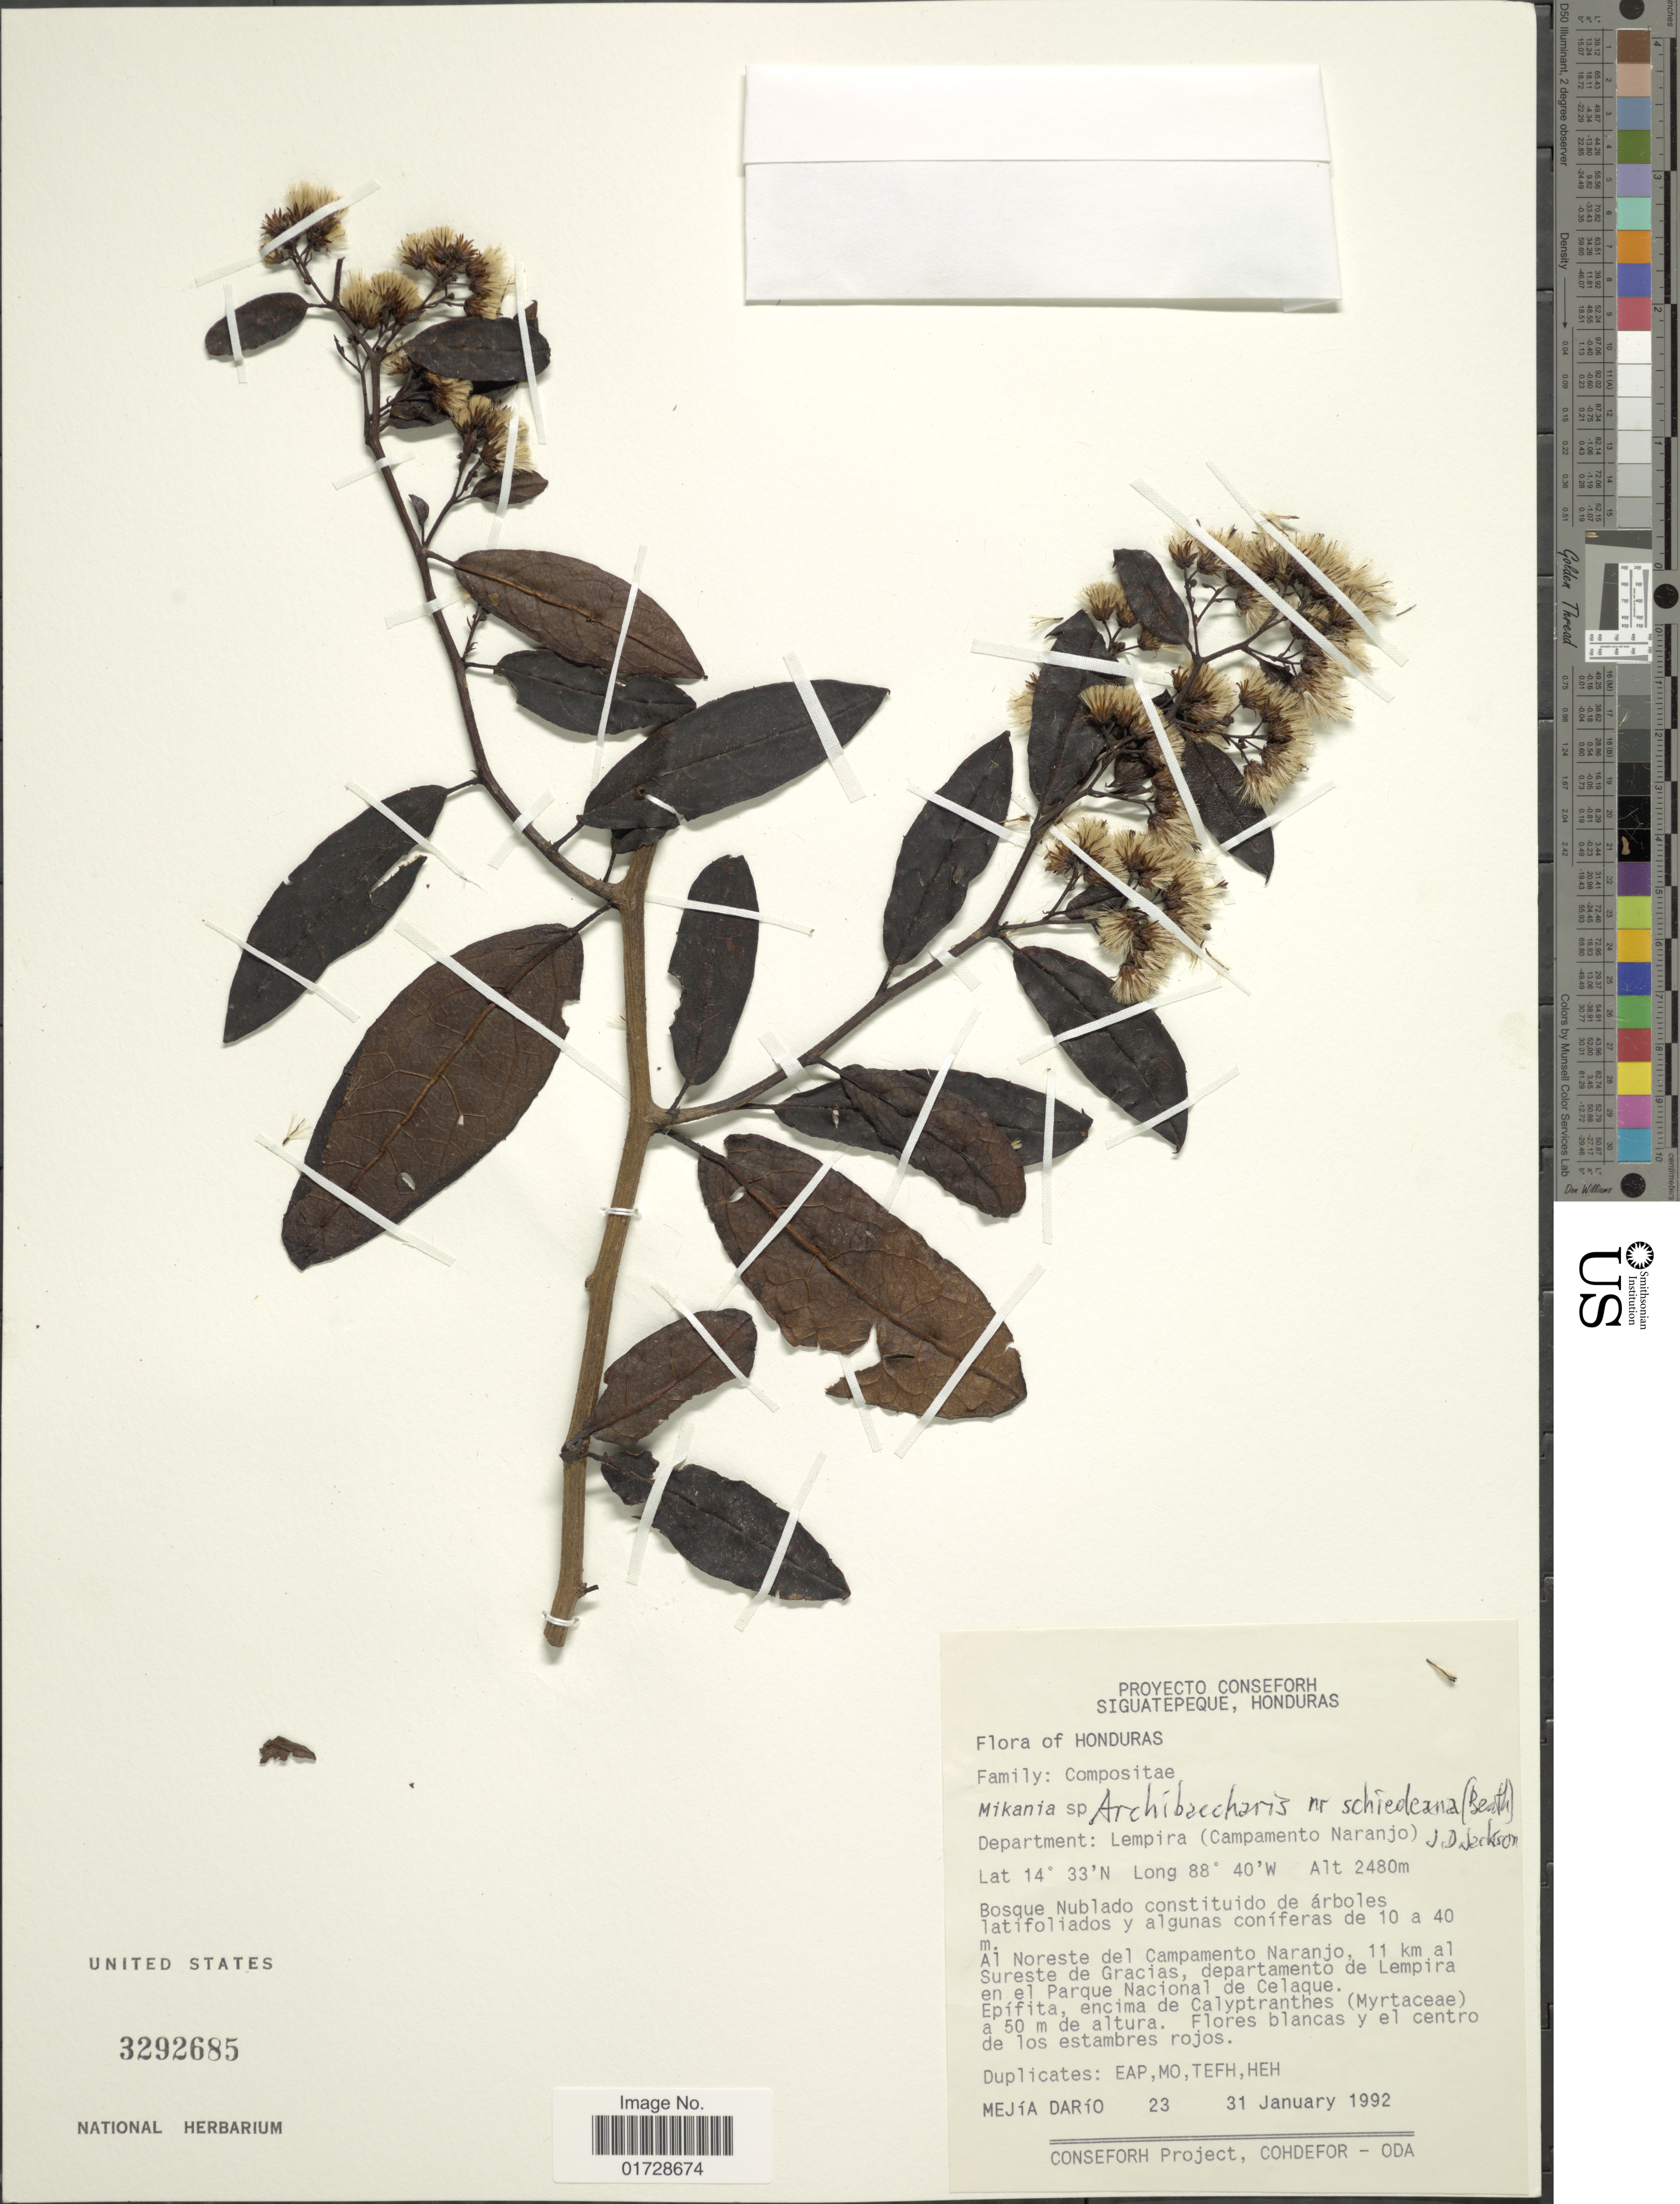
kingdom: Plantae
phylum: Tracheophyta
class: Magnoliopsida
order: Asterales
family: Asteraceae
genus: Archibaccharis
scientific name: Archibaccharis schiedeana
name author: (Benth.) J.D. Jacks.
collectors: D. Mejía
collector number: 23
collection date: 1992-01-31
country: Honduras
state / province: Lempira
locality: Campamento Naranjo, al Noreste del Campamento Narajo, 11 km al Sureste de Gracias, en el Parque Nacional de Celaque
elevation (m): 2480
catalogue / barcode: US 3292685